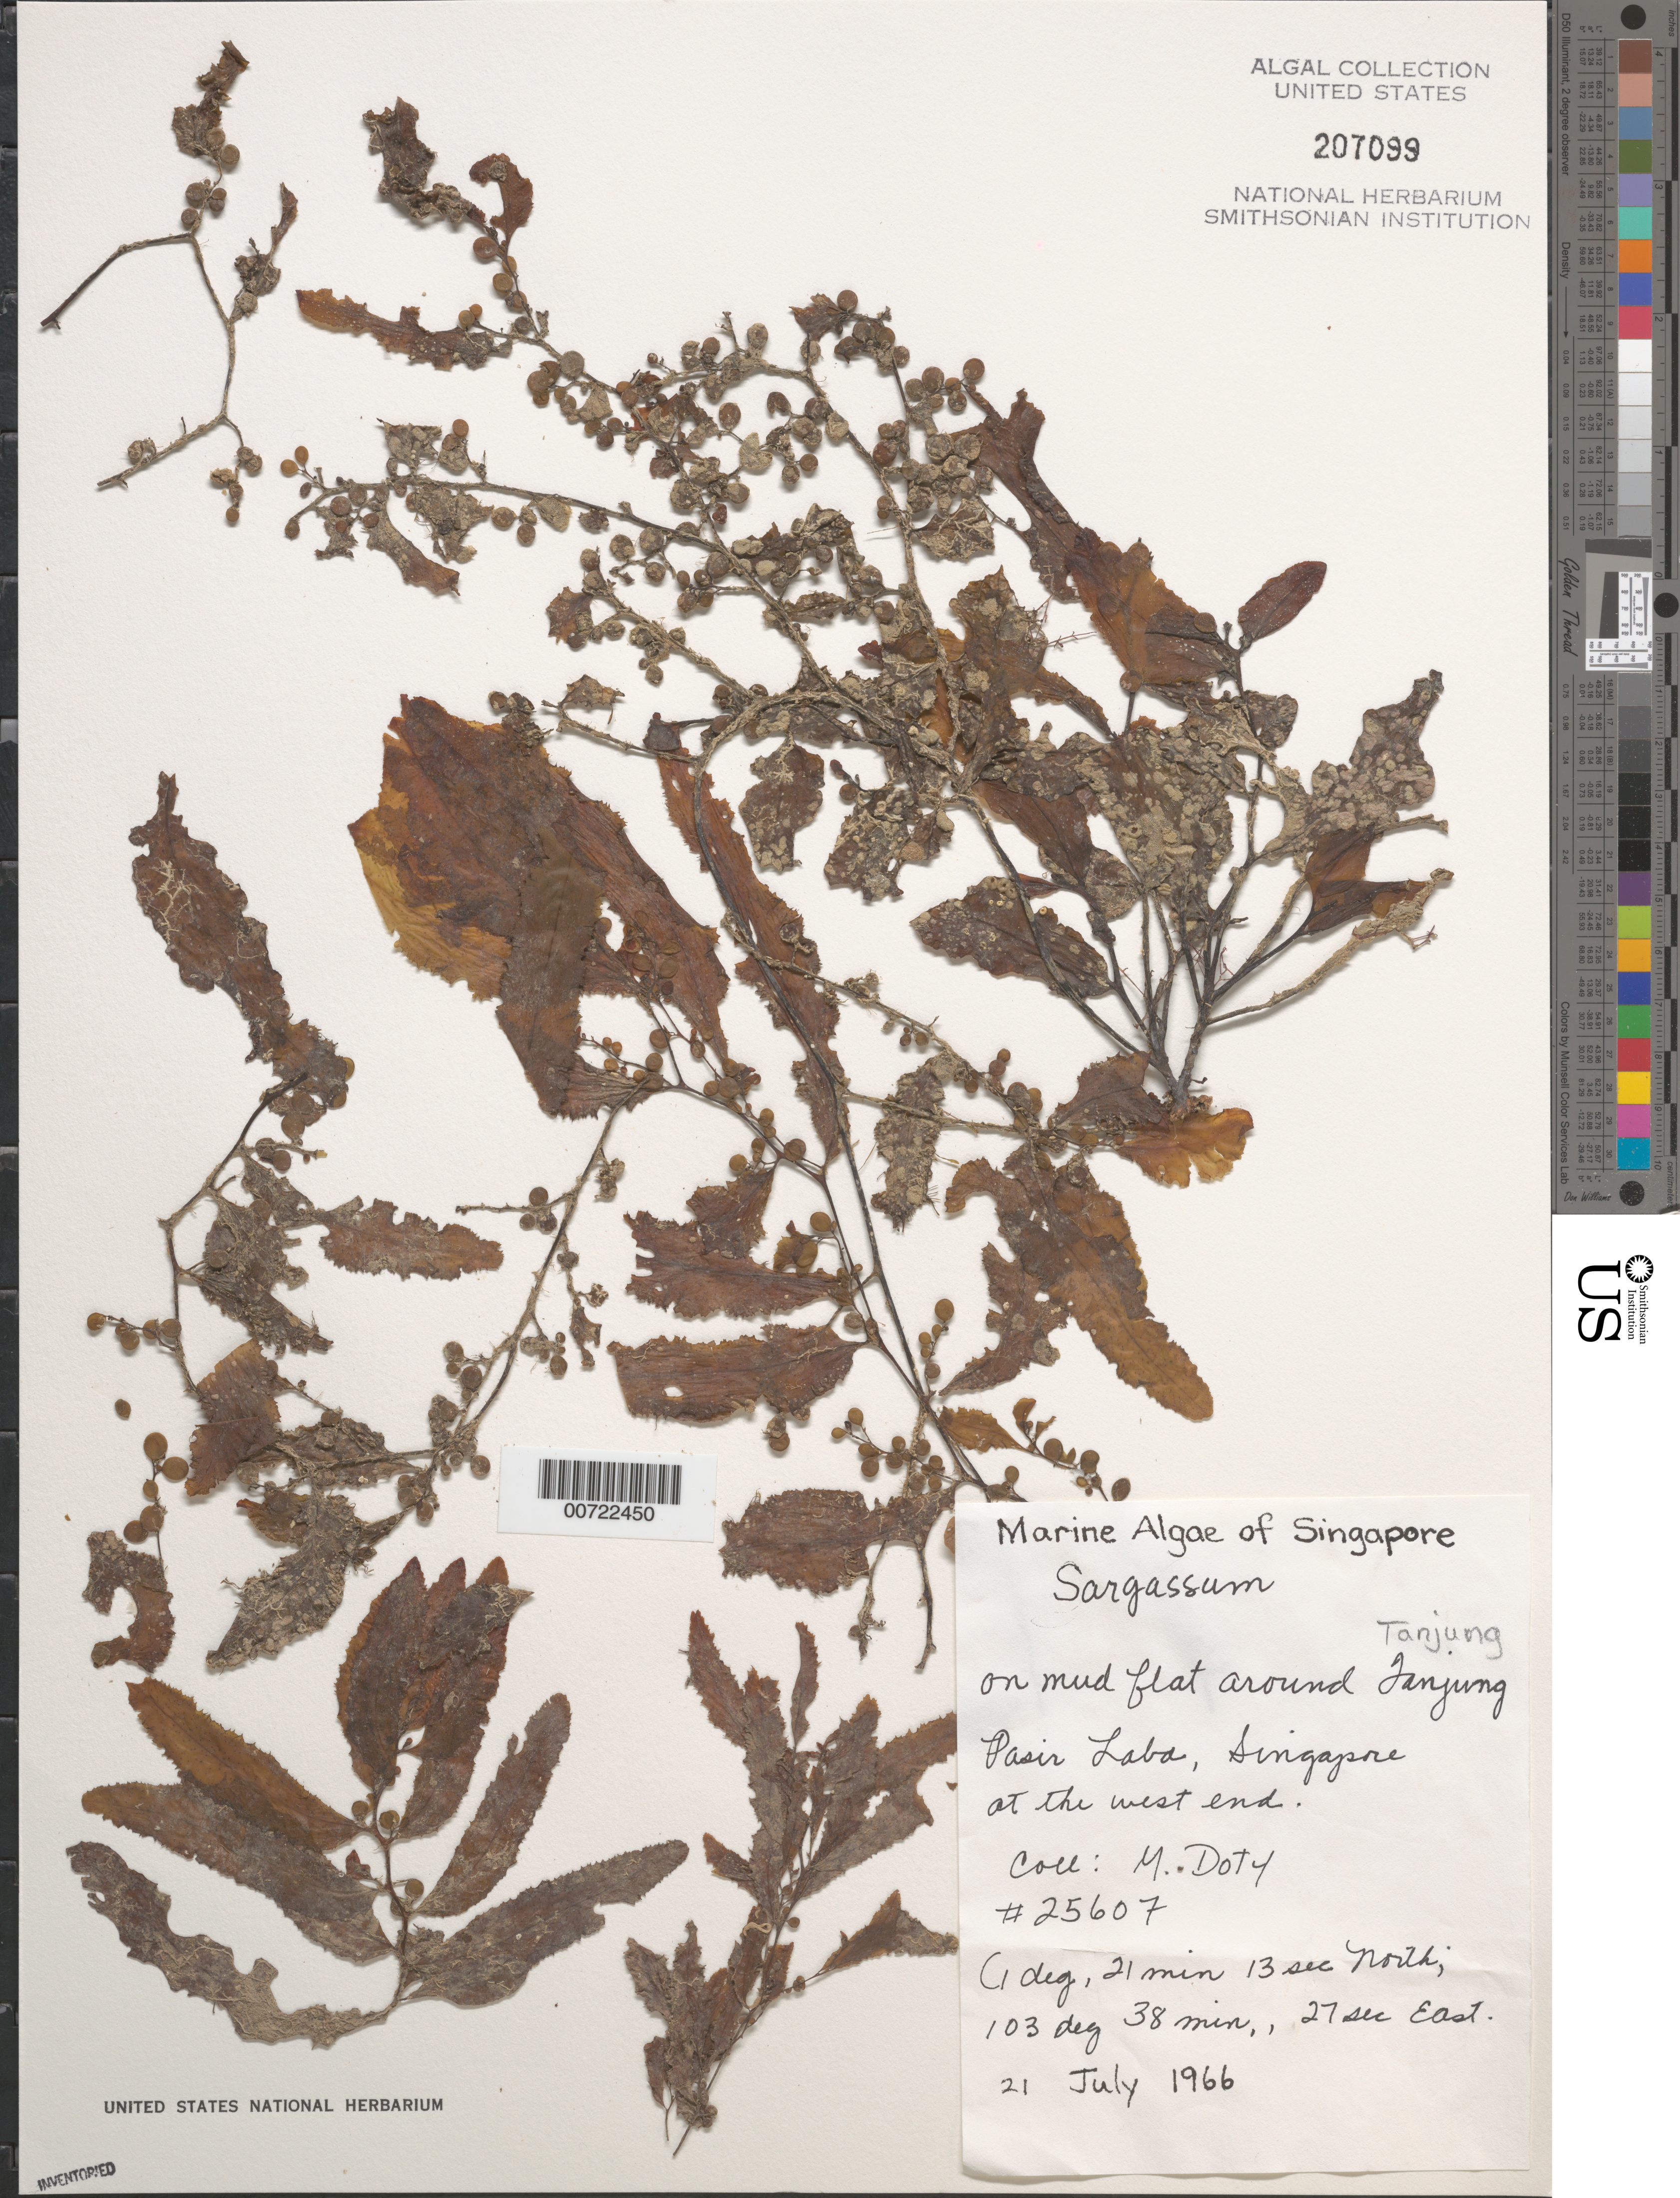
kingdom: Chromista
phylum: Ochrophyta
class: Phaeophyceae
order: Fucales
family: Sargassaceae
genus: Sargassum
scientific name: Sargassum sp.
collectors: M. S. Doty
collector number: MSD 25607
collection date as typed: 21 Jul 1966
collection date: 1966-07-21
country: Singapore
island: Singapore Island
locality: Tanjung Pasir Laba, west end, Singapore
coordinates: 1 deg. 21 min. 13 sec. North, 103 deg. 38 min. 27 sec. East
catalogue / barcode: US 207099